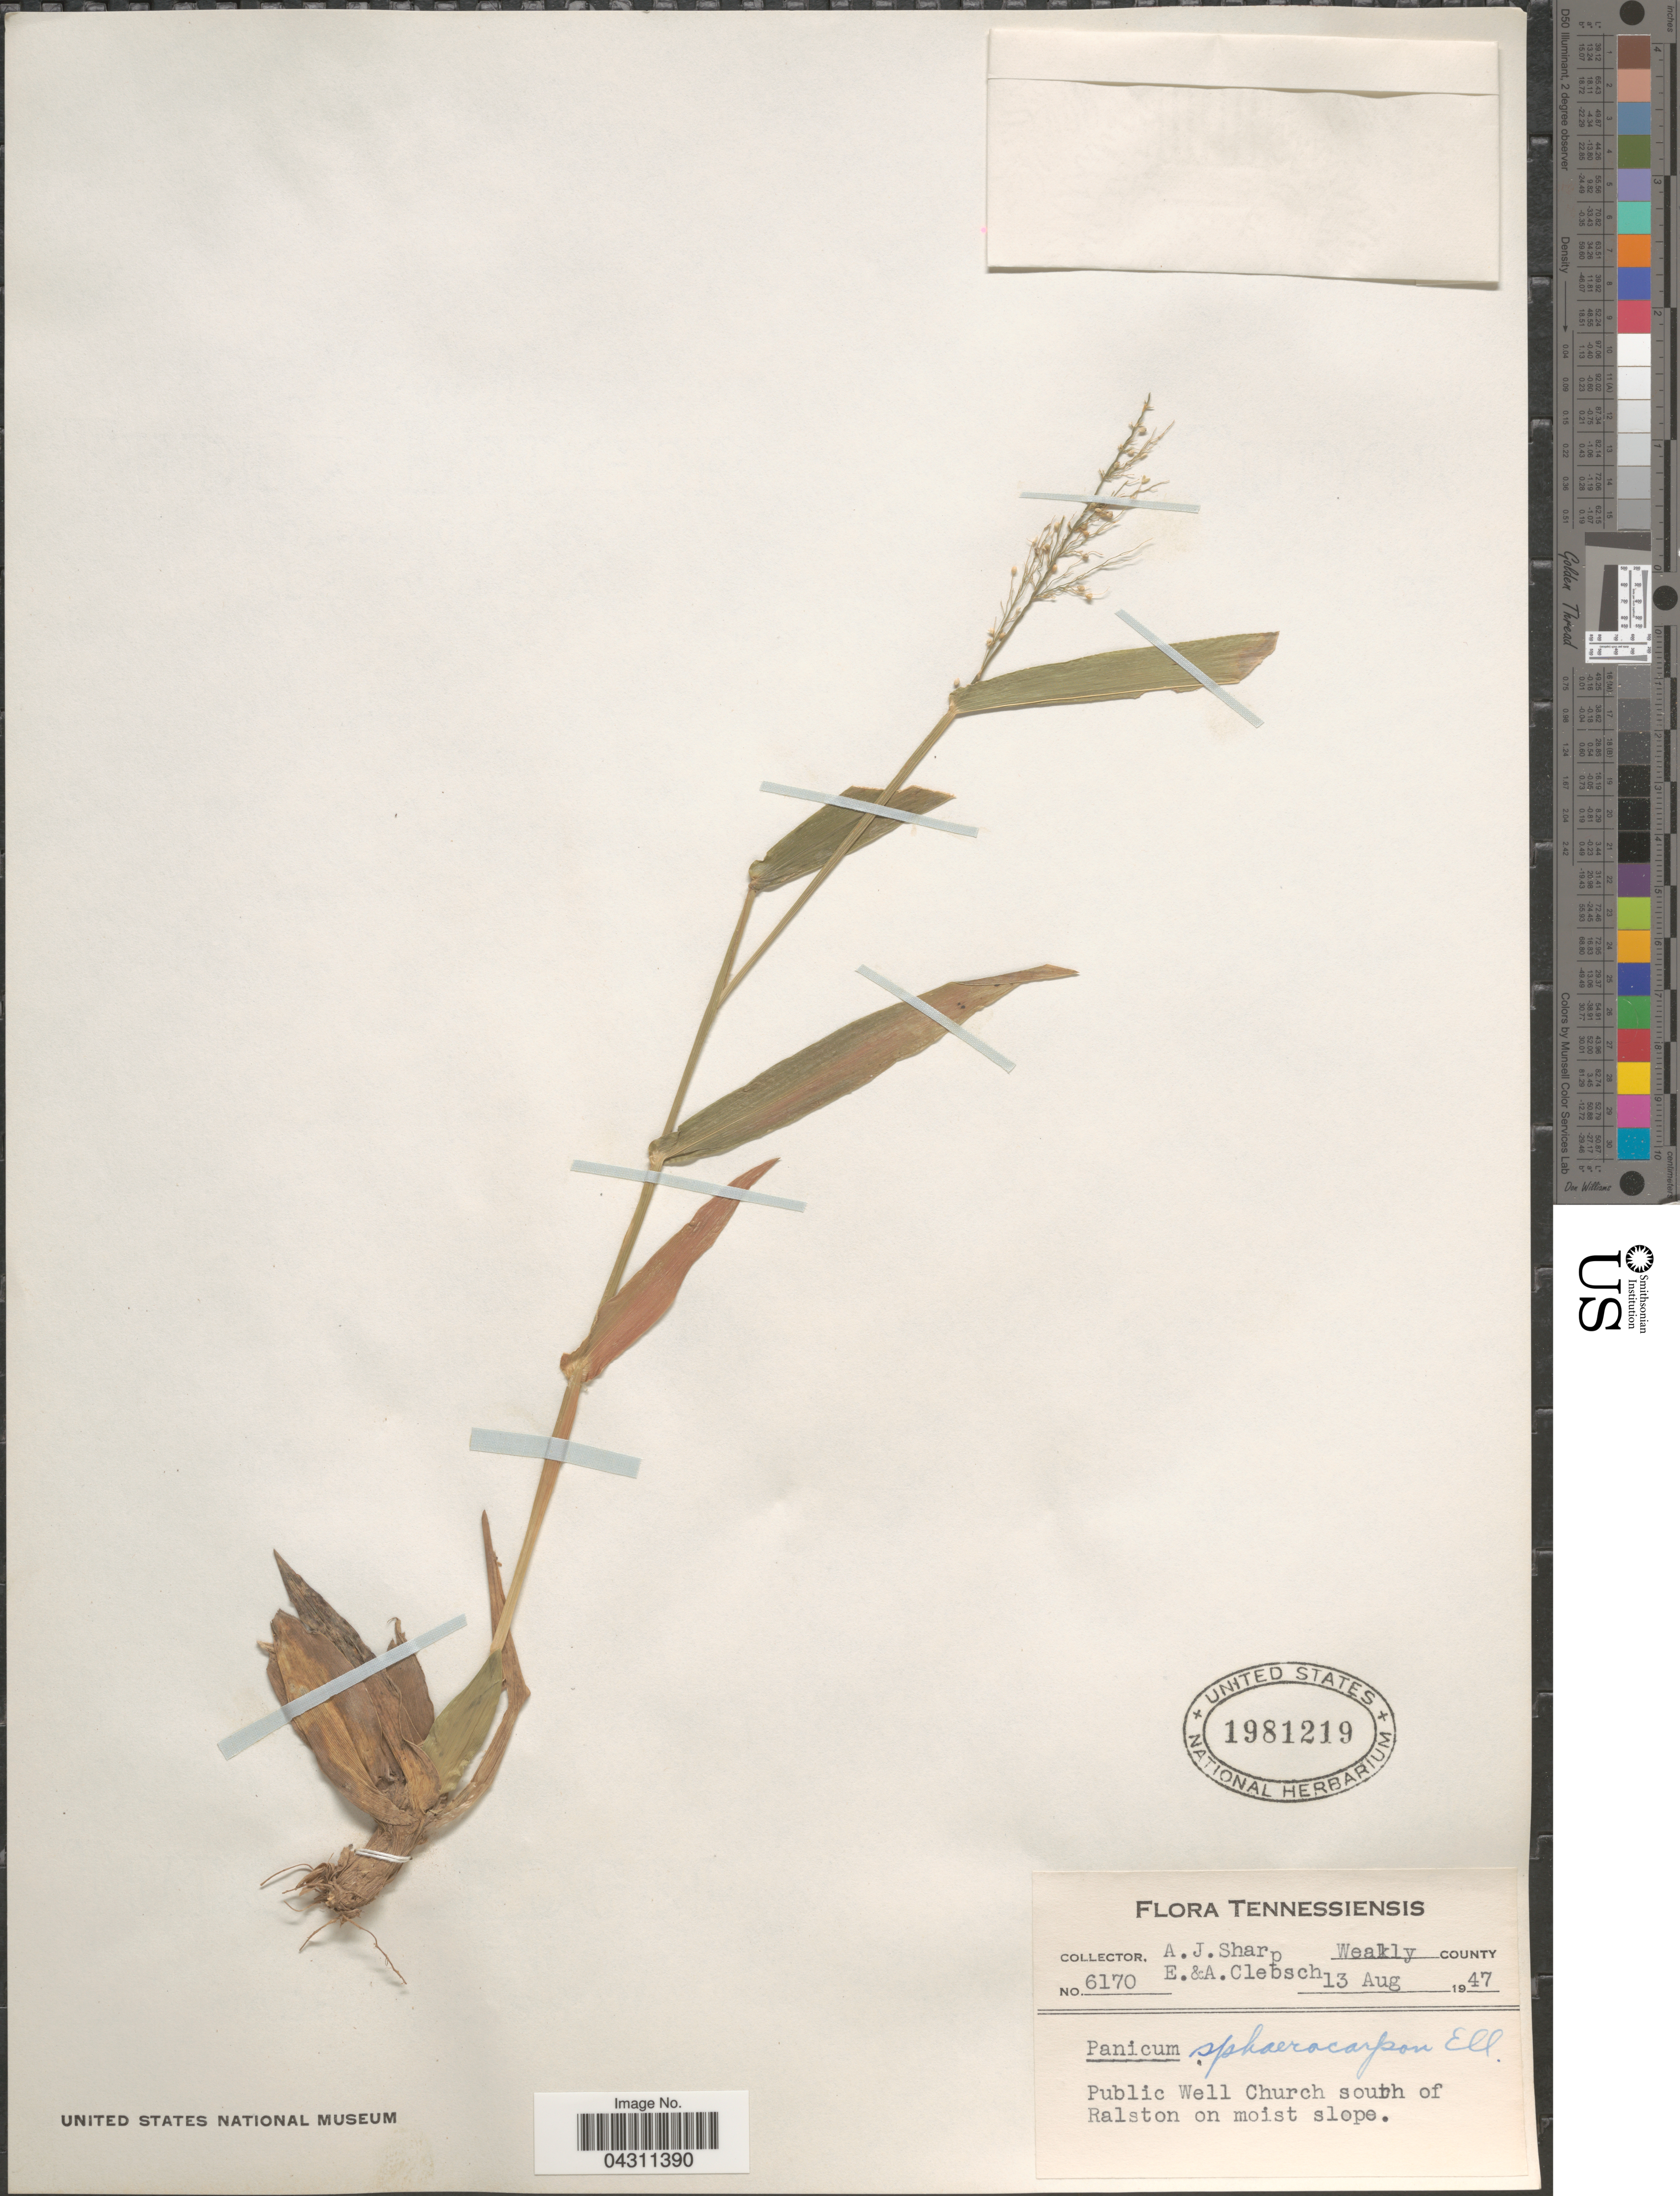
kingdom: Plantae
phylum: Tracheophyta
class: Liliopsida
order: Poales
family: Poaceae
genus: Dichanthelium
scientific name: Dichanthelium sphaerocarpon var. sphaerocarpon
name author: (Elliott) Gould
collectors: A. J. Sharp, E. Clebsch & A. Clebsch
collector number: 6170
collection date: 1947-08-13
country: United States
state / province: Tennessee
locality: Weakly County. Public Well Church south of Ralston on moist slope.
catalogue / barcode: US 1981219